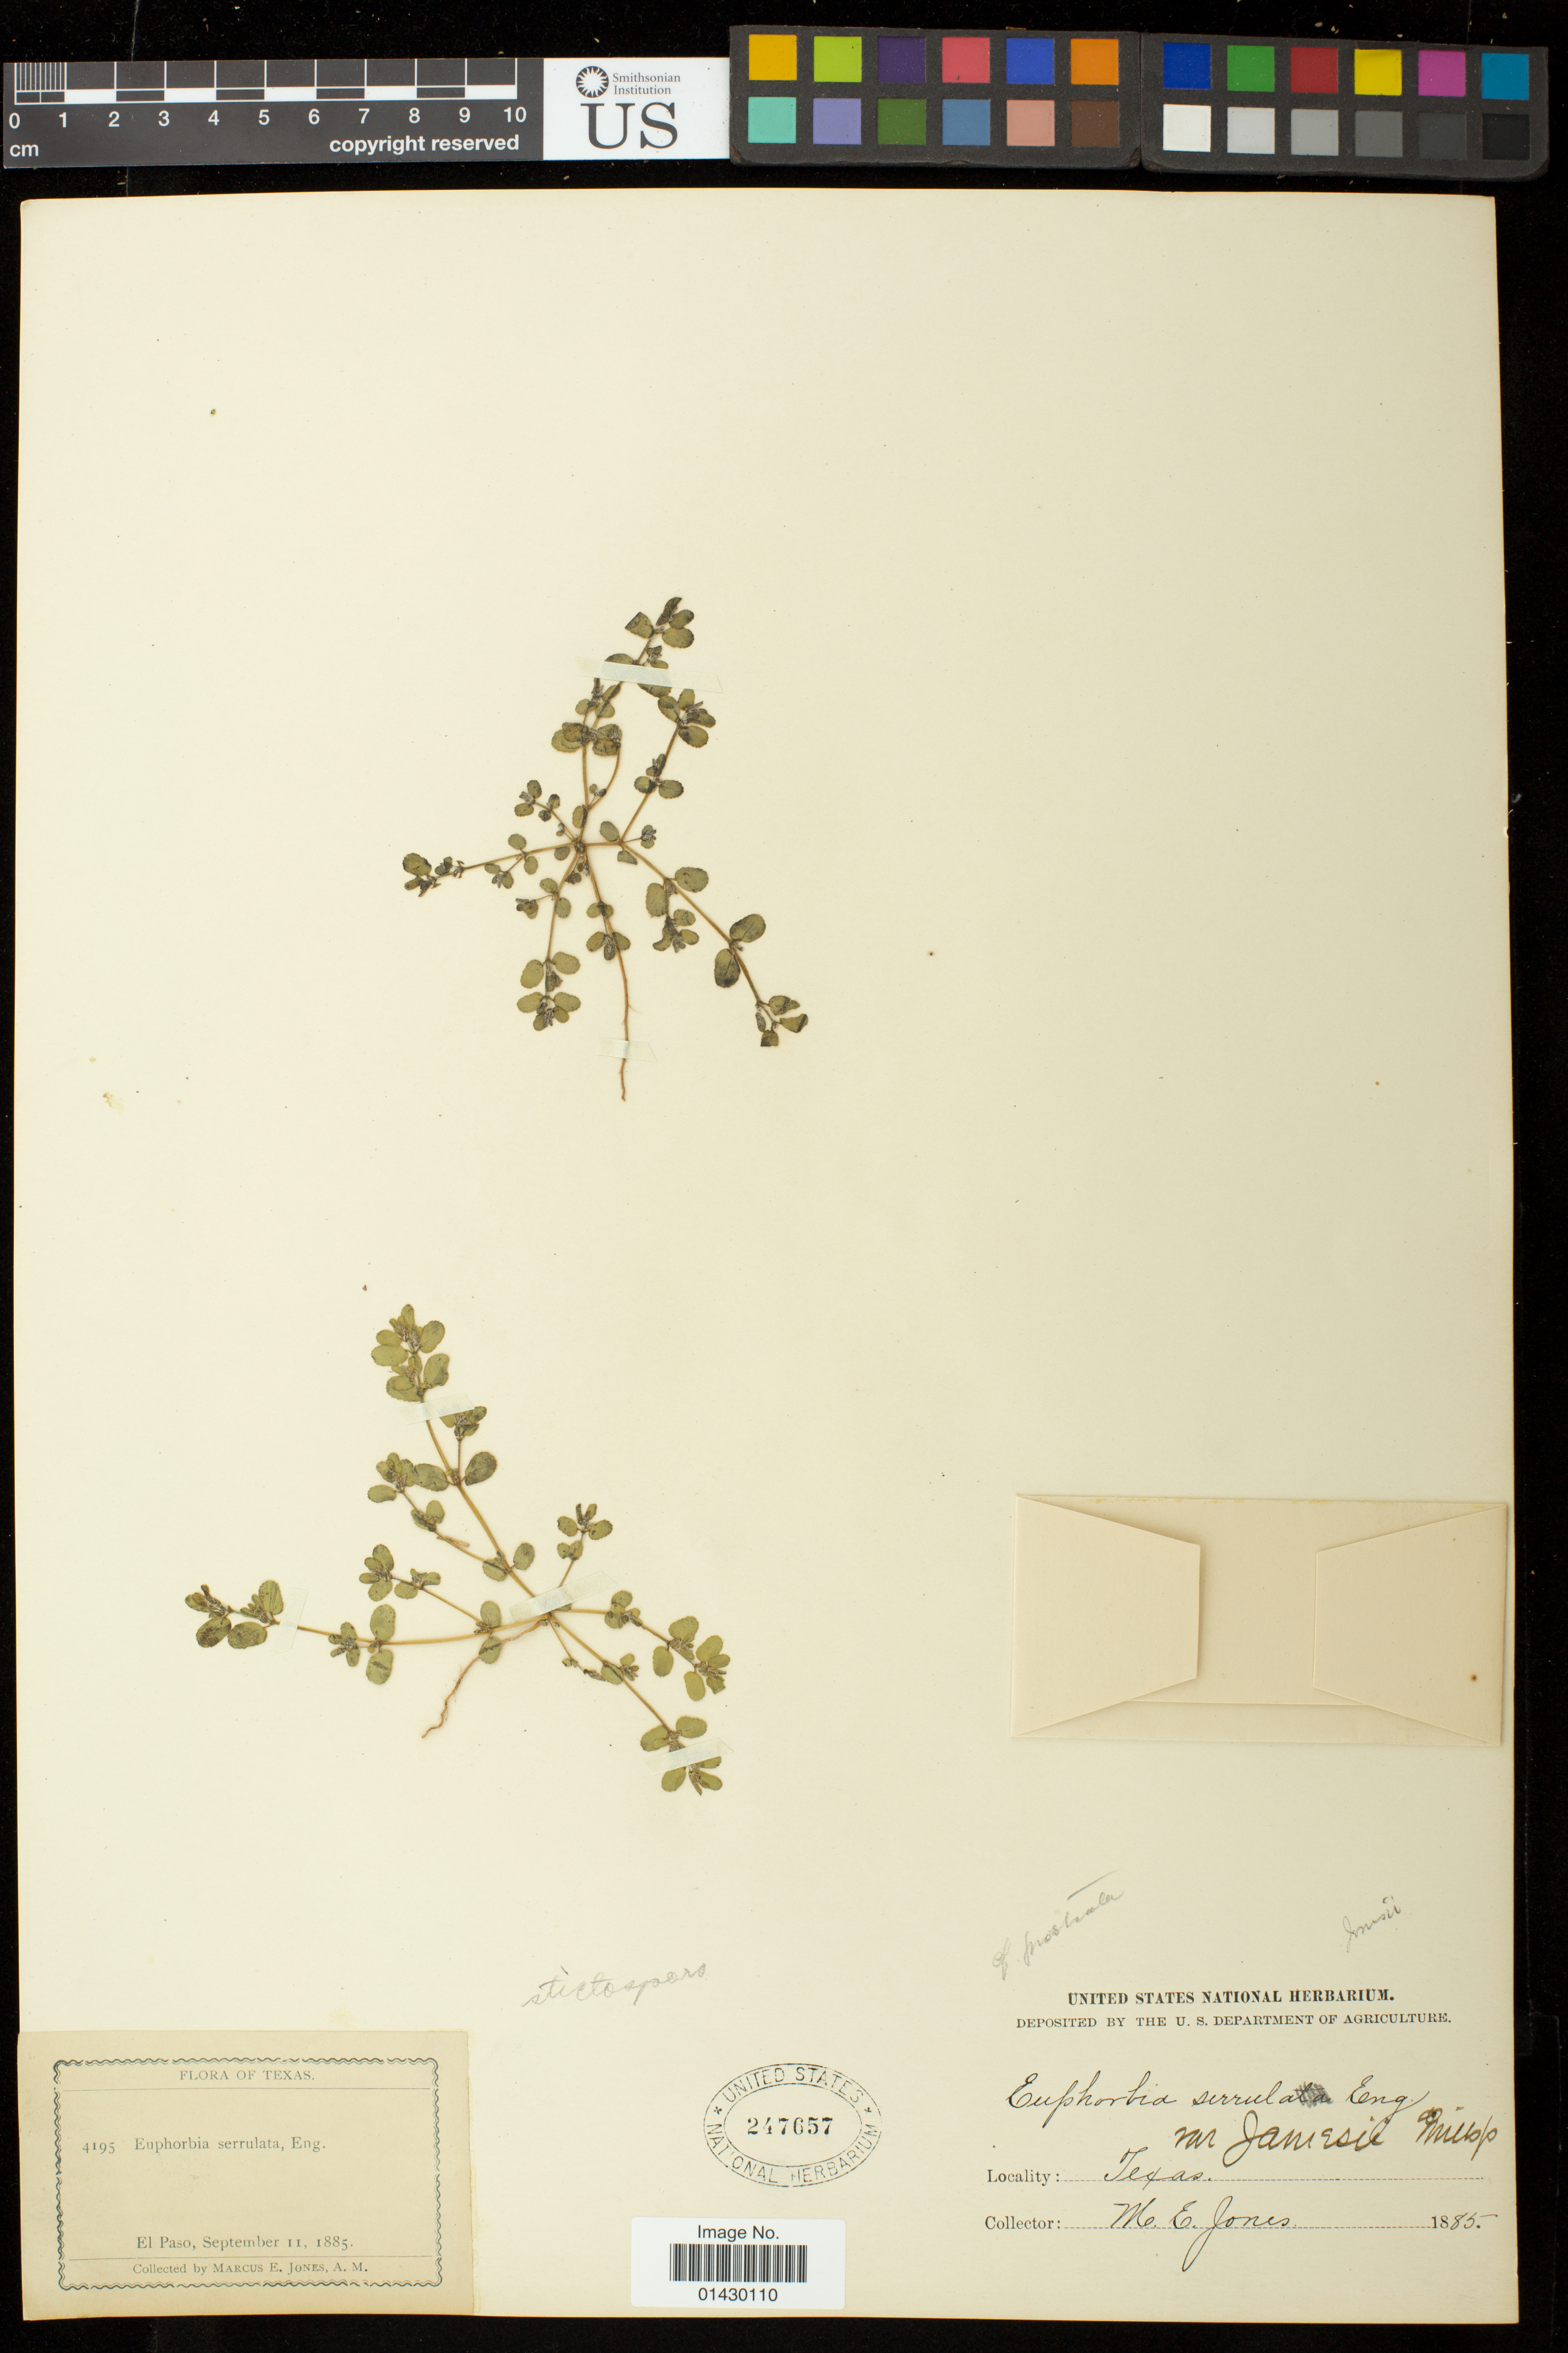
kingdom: Plantae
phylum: Tracheophyta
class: Magnoliopsida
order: Malpighiales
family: Euphorbiaceae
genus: Euphorbia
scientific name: Euphorbia stictospora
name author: Engelm.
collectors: M. E. Jones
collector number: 4195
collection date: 1885-09-11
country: United States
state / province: Texas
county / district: El Paso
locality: El Paso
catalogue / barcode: US 247657